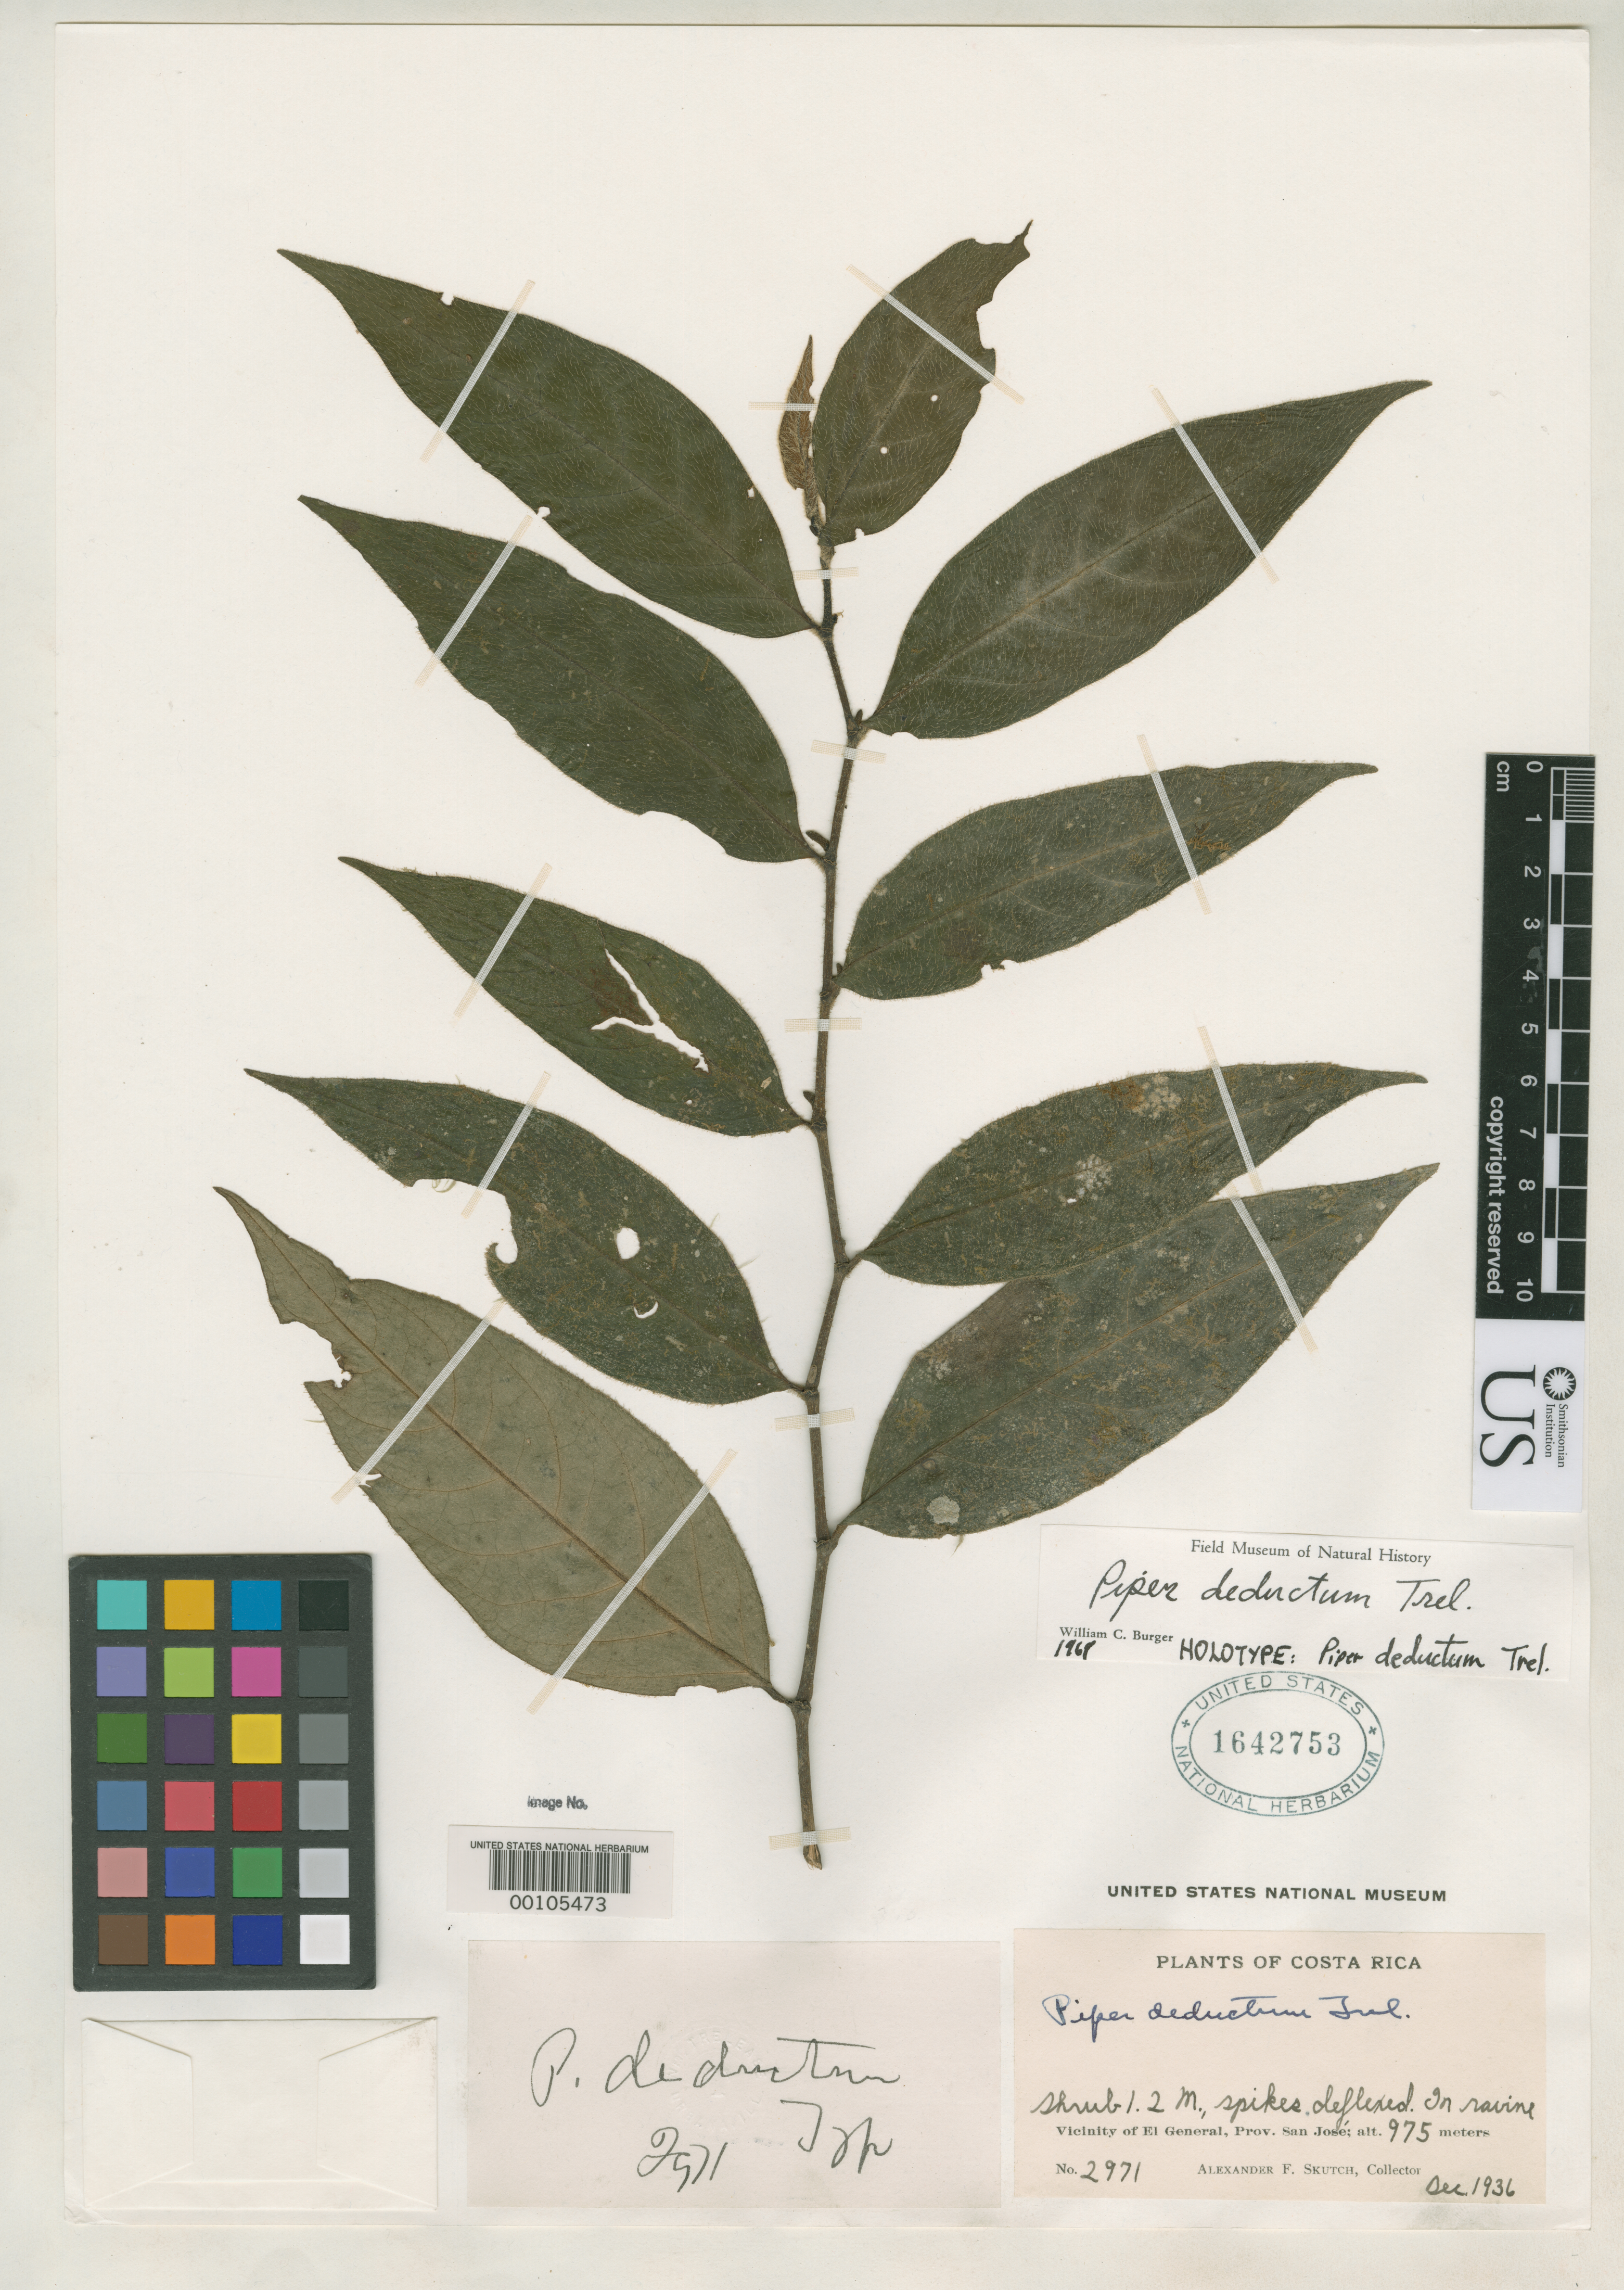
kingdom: Plantae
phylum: Tracheophyta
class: Magnoliopsida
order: Piperales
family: Piperaceae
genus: Piper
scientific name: Piper deductum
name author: Trel. ex Standl.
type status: Holotype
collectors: A. F. Skutch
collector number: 2971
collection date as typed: Dec 1936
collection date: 1936-12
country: Costa Rica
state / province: San José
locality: El General vicinity.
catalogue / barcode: US 1642753